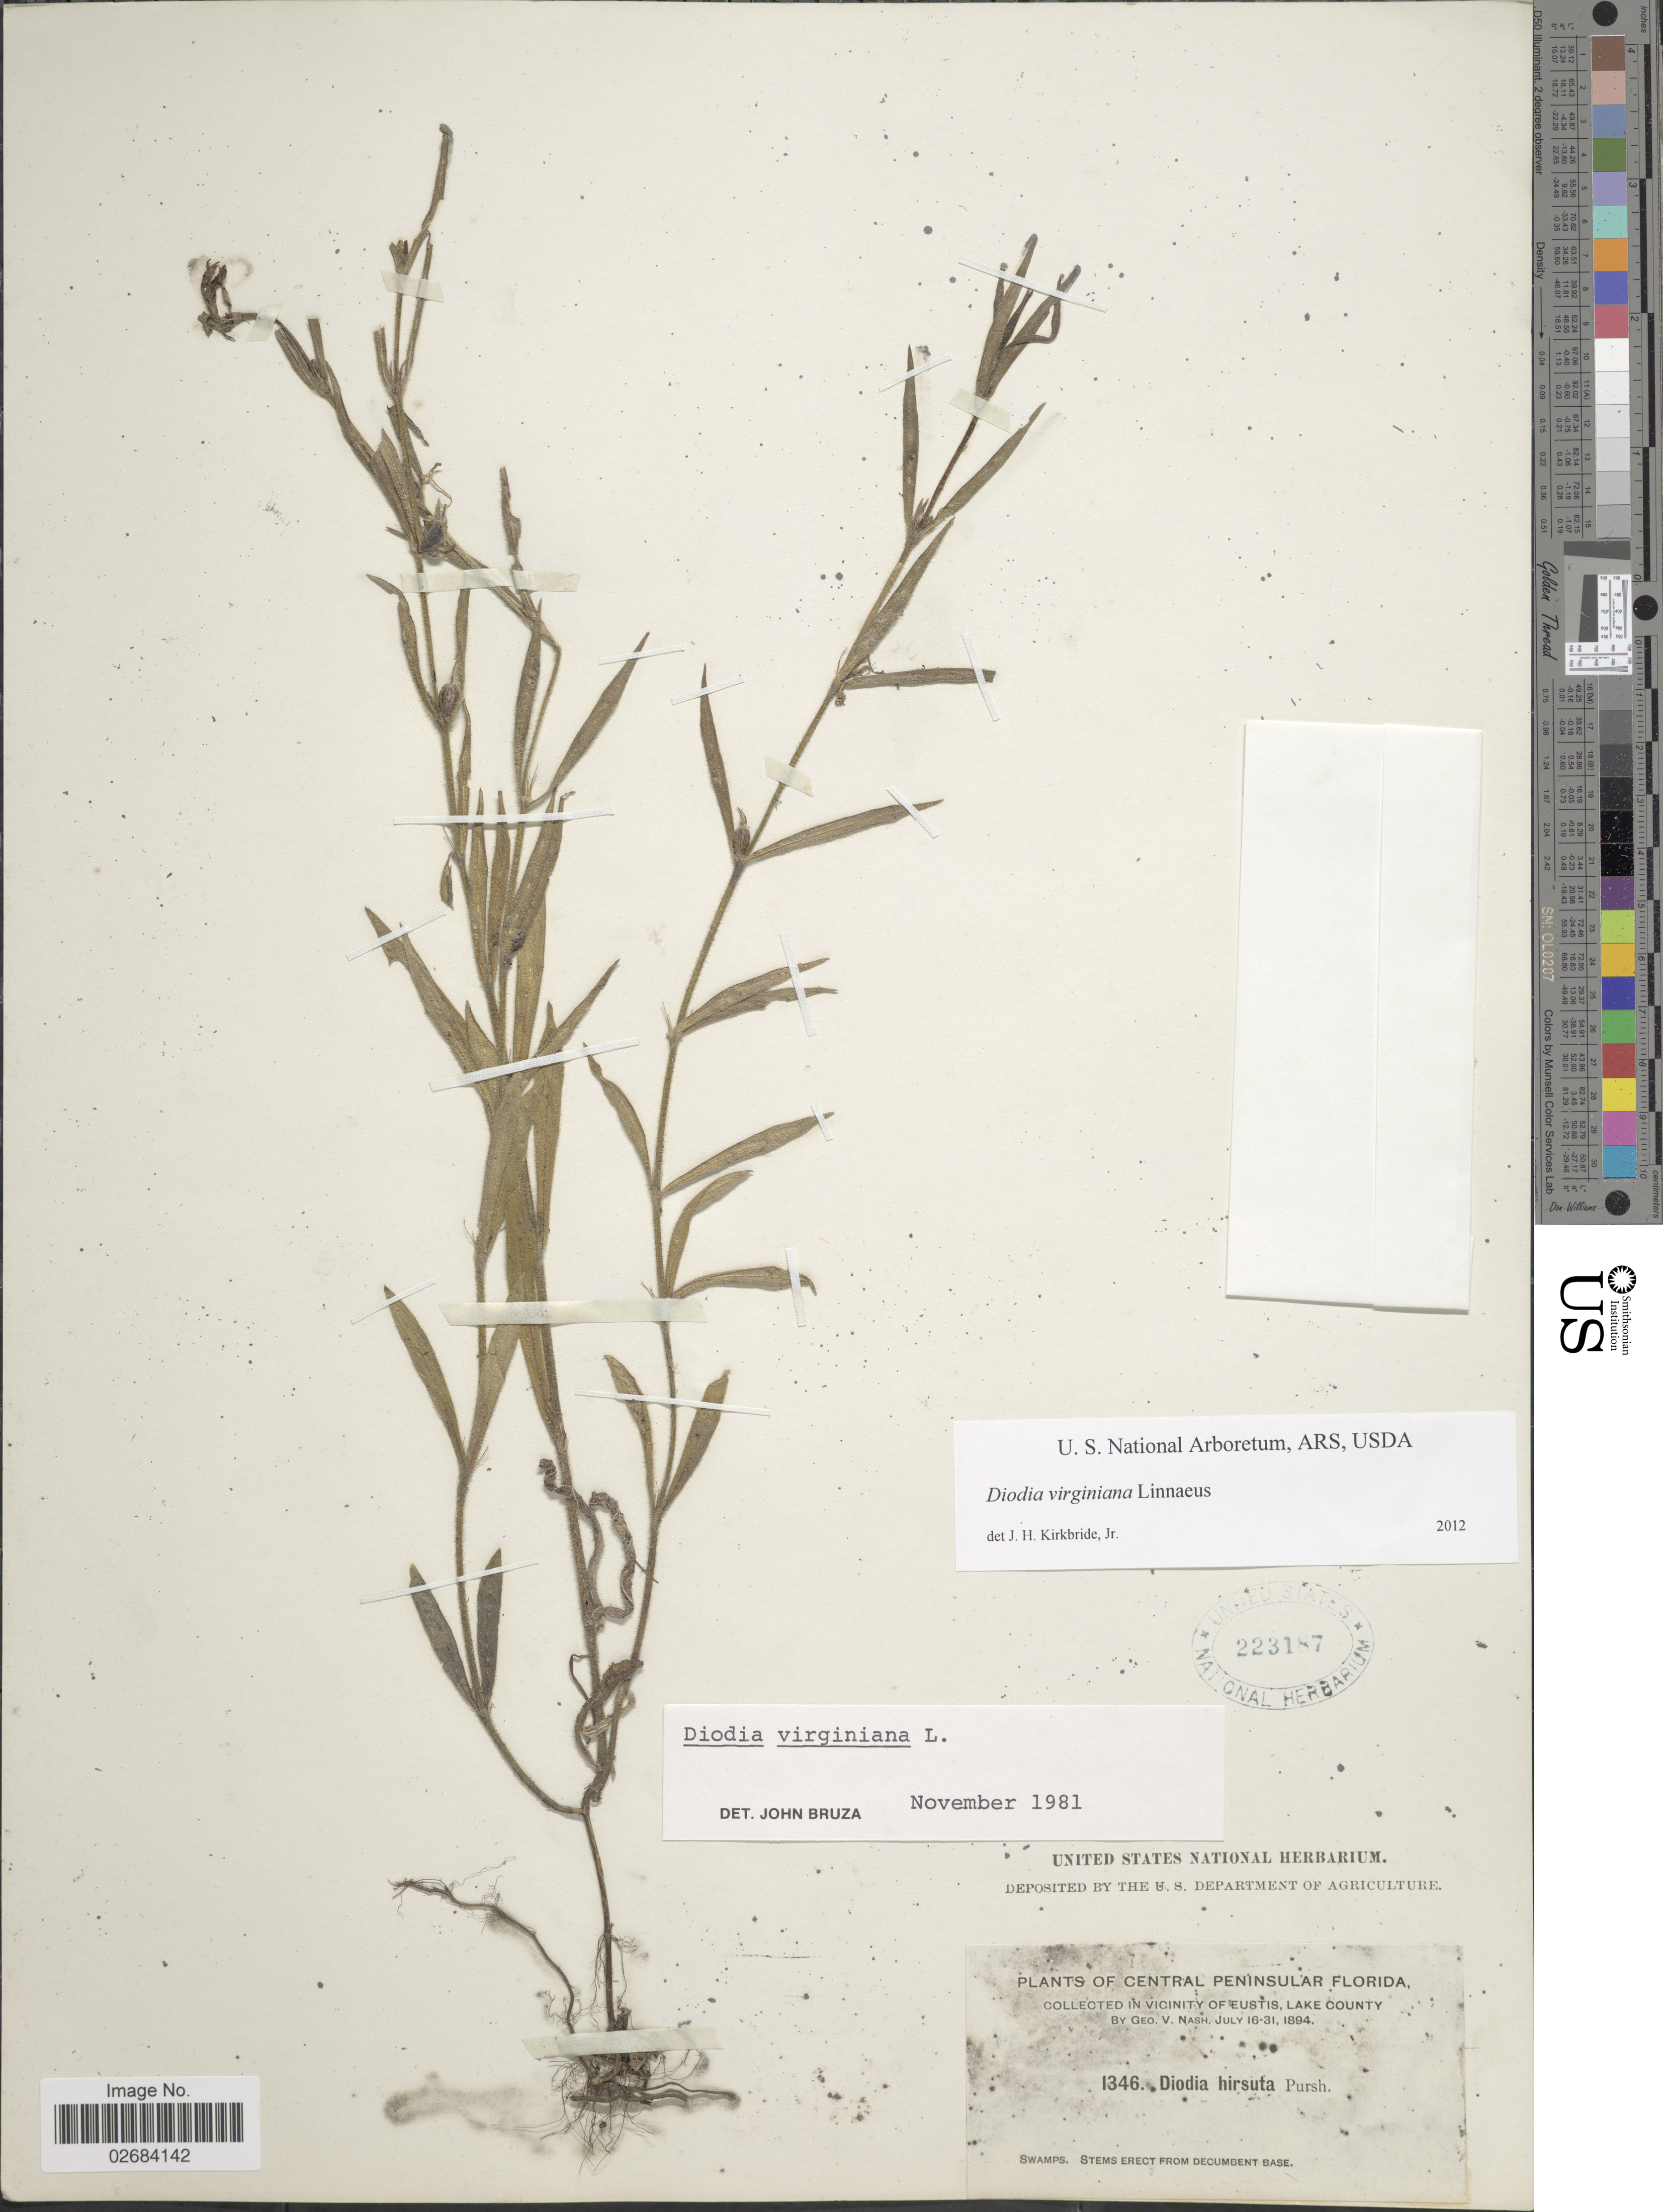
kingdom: Plantae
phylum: Tracheophyta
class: Magnoliopsida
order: Gentianales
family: Rubiaceae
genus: Diodia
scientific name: Diodia virginiana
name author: L.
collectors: G. V. Nash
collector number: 1346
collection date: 1894-07-16/1894-07-31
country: United States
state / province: Florida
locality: Central Peninsular Florida, in vicinity of Eustis, Lake County, swamps.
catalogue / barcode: US 223187